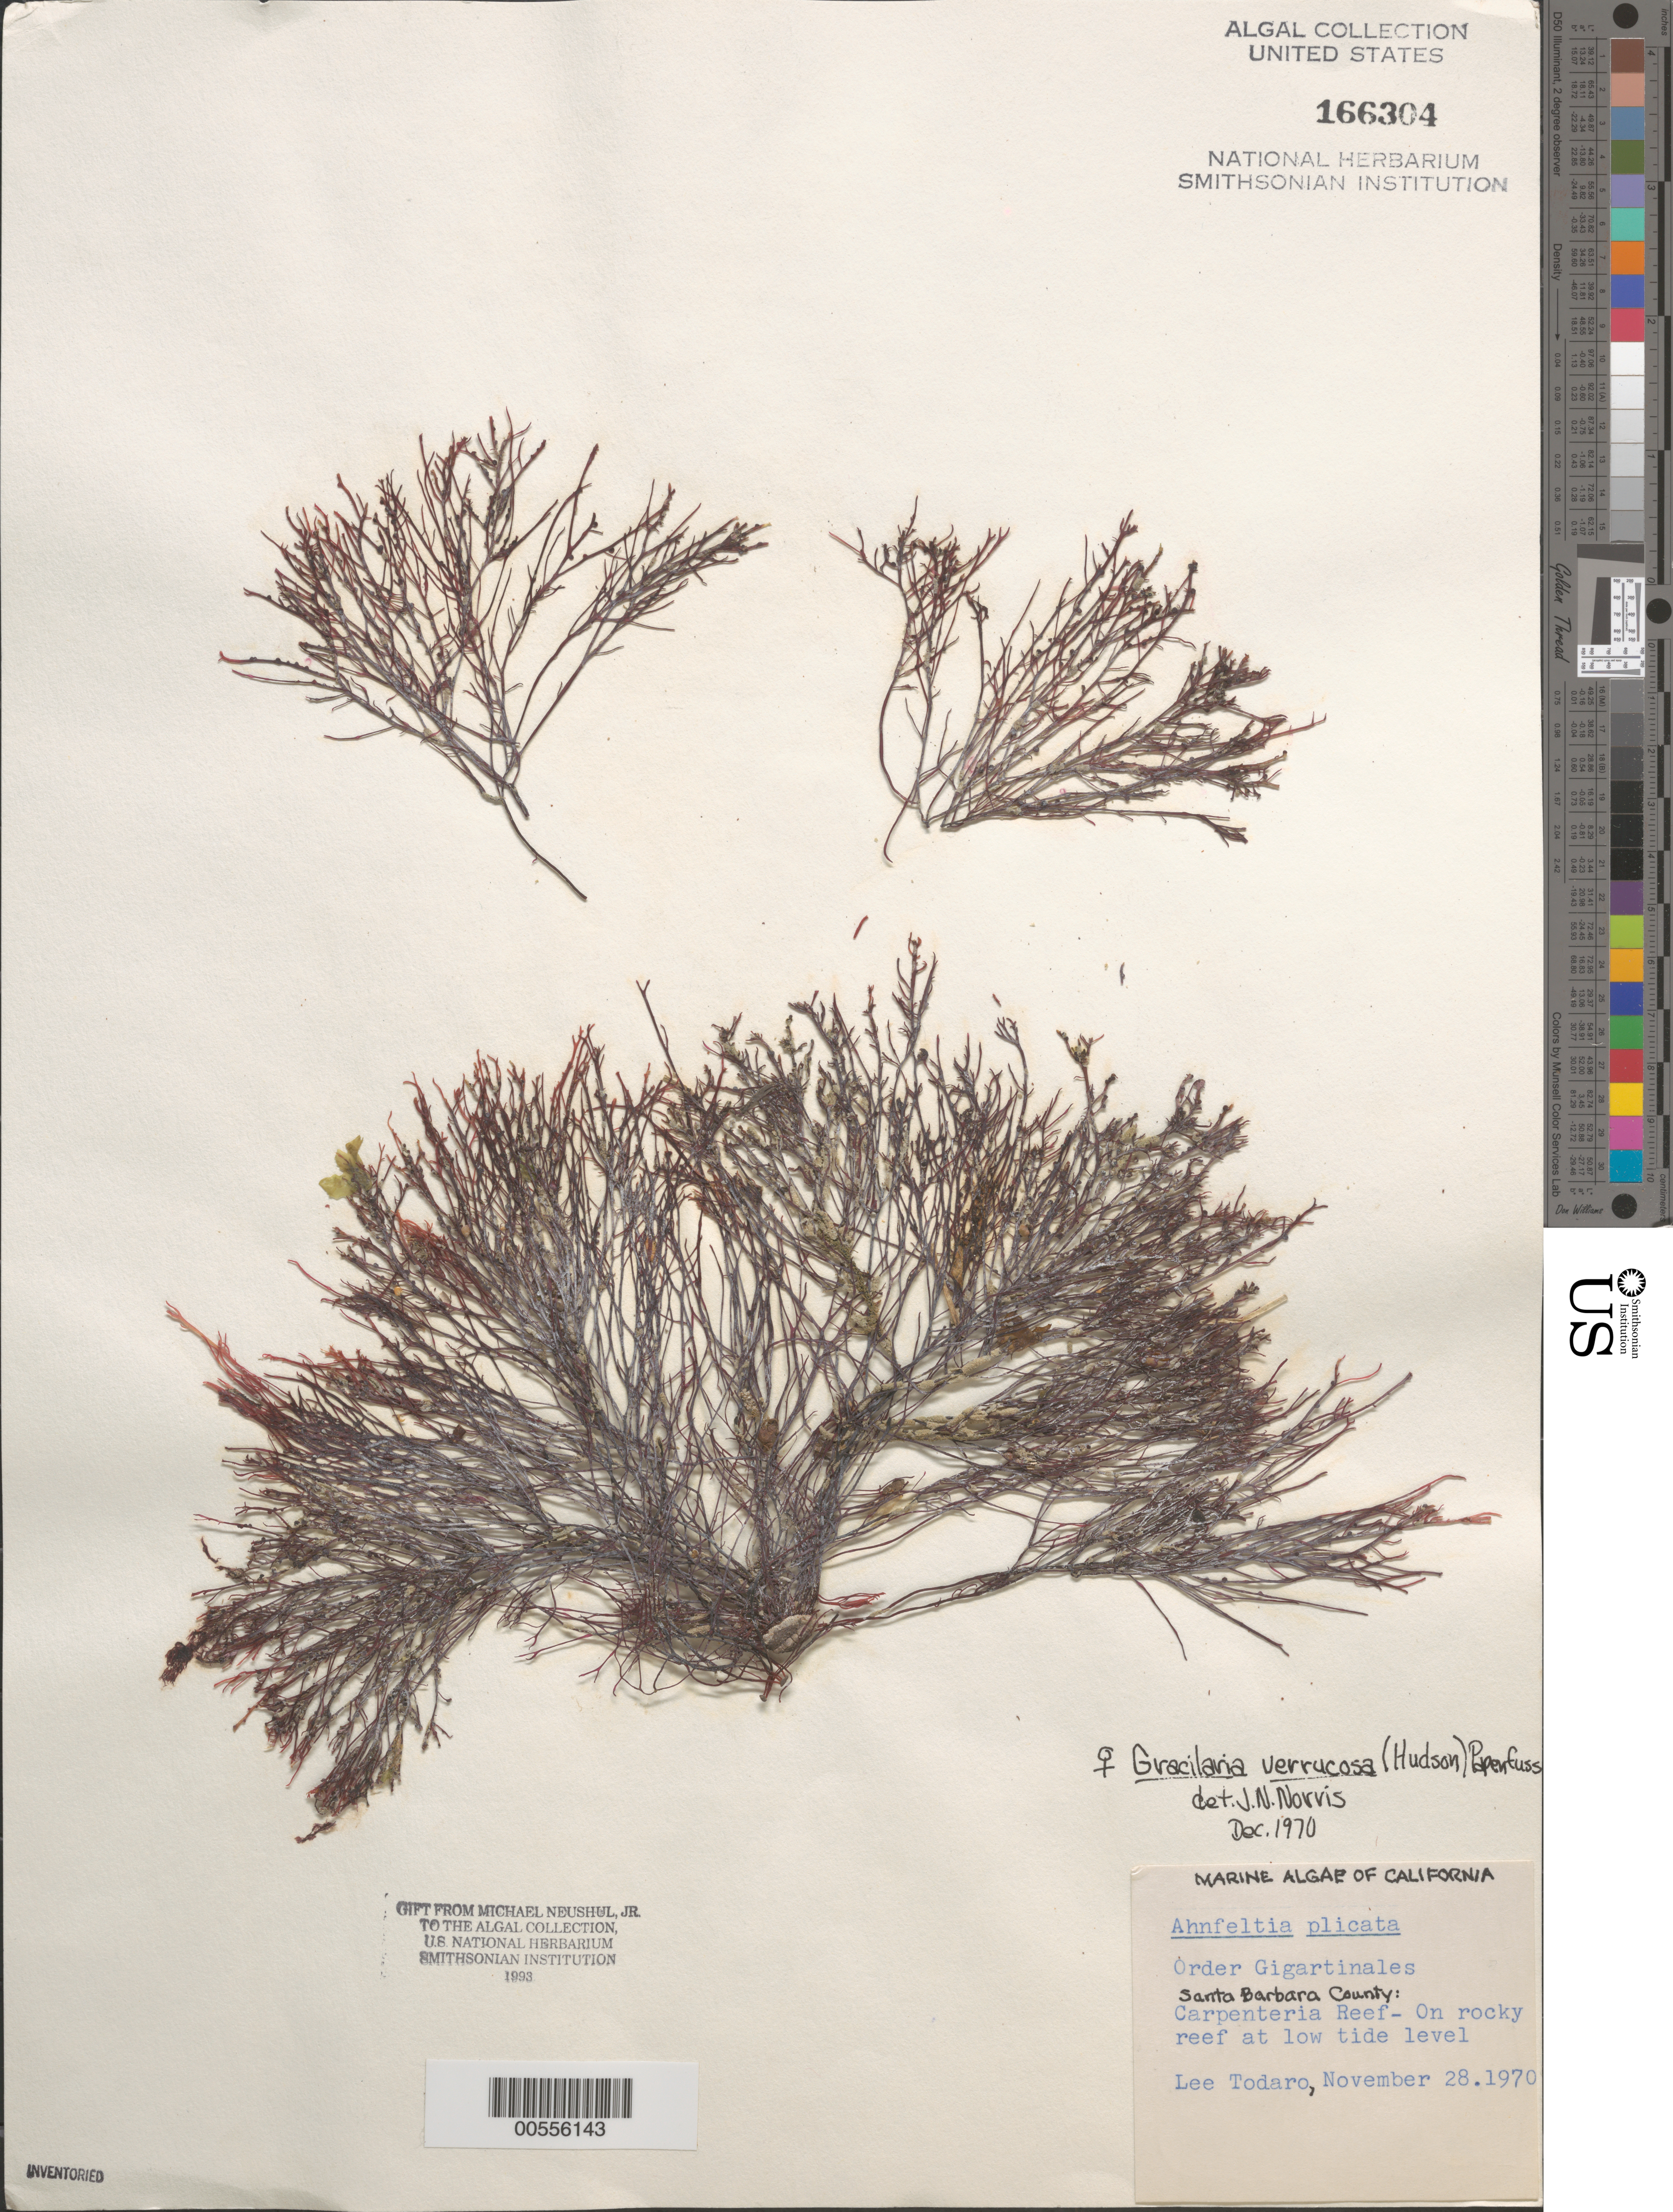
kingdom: Plantae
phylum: Rhodophyta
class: Florideophyceae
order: Gracilariales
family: Gracilariaceae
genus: Gracilariopsis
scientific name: Gracilariopsis longissima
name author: (S.G. Gmel.) Steentoft et al.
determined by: Algae name updating Project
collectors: L. Todaro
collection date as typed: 28 Nov 1970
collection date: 1970-11-28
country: United States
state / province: California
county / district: Santa Barbara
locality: Carpentaria Reef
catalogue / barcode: US 166304